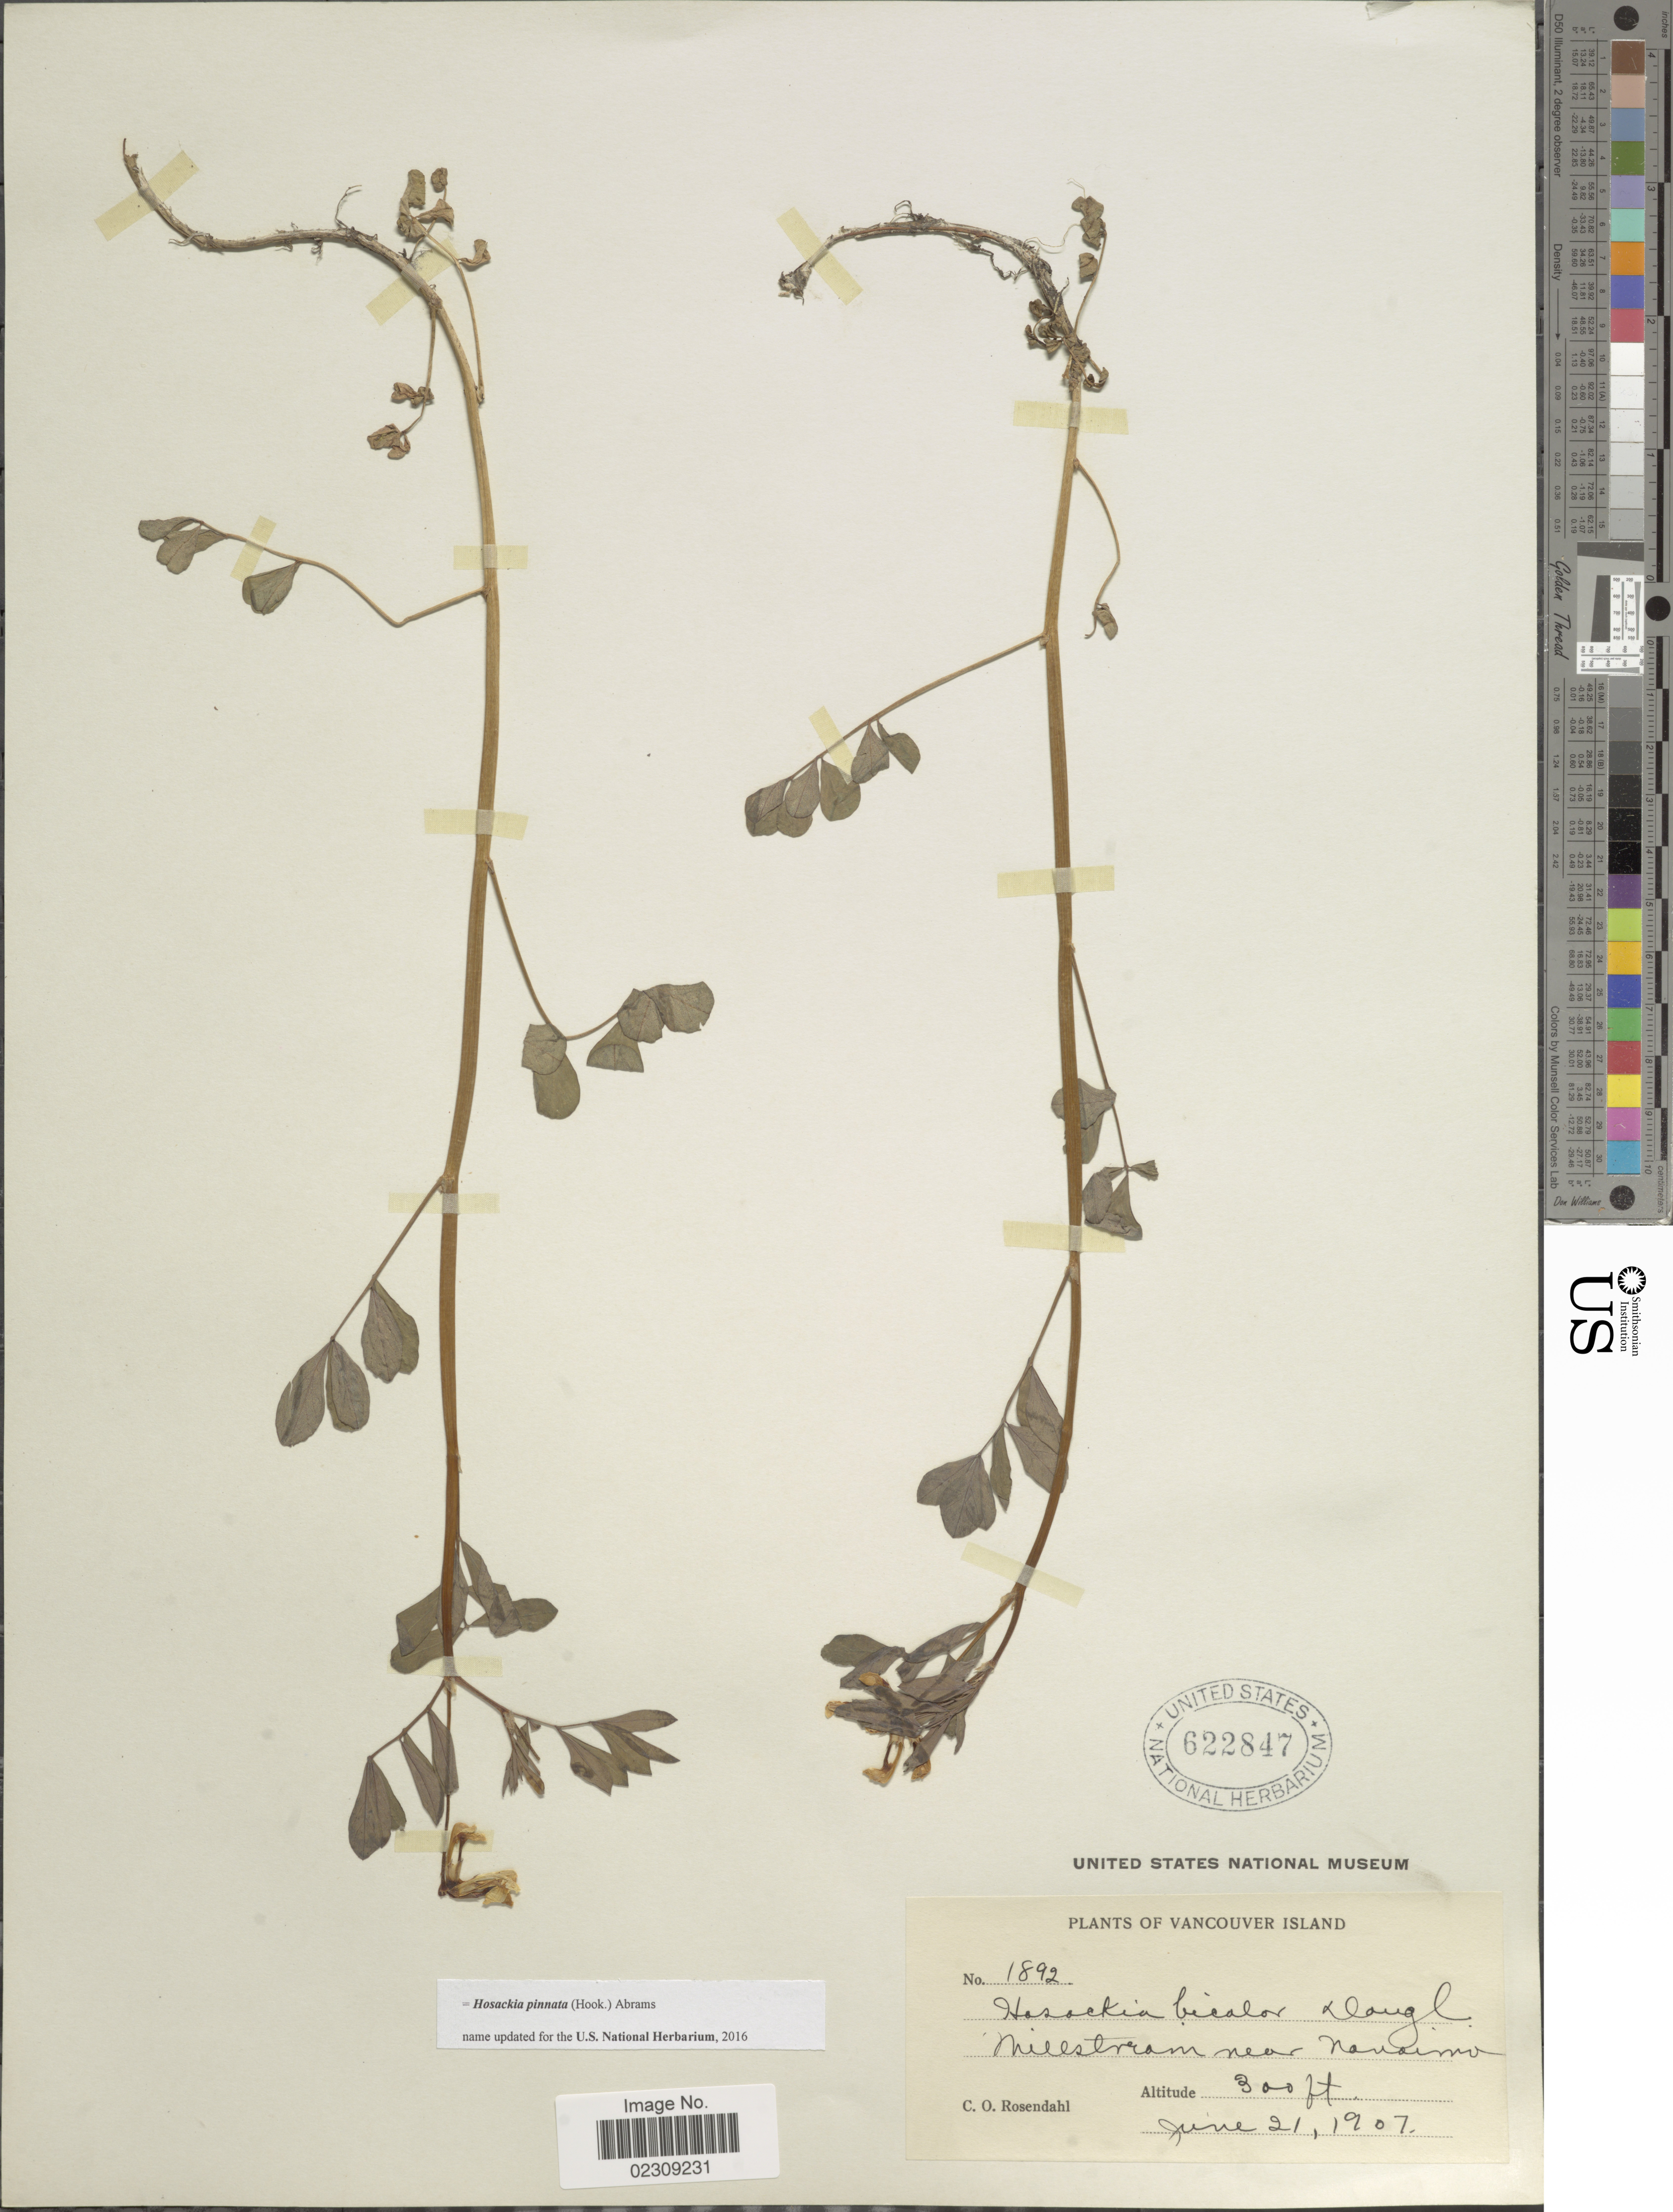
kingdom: Plantae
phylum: Tracheophyta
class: Magnoliopsida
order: Fabales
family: Fabaceae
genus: Hosackia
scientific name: Hosackia pinnata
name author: (Hook.) Abrams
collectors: C. O. Rosendahl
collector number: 1892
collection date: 1907-06-21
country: Canada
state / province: British Columbia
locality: Vancouver Island, Millstream near Nanaimo.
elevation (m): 91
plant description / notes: Precise locality edit: Corrected "Millstram near Navaimo" to "Millstream near Nanaimo."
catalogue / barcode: US 622847